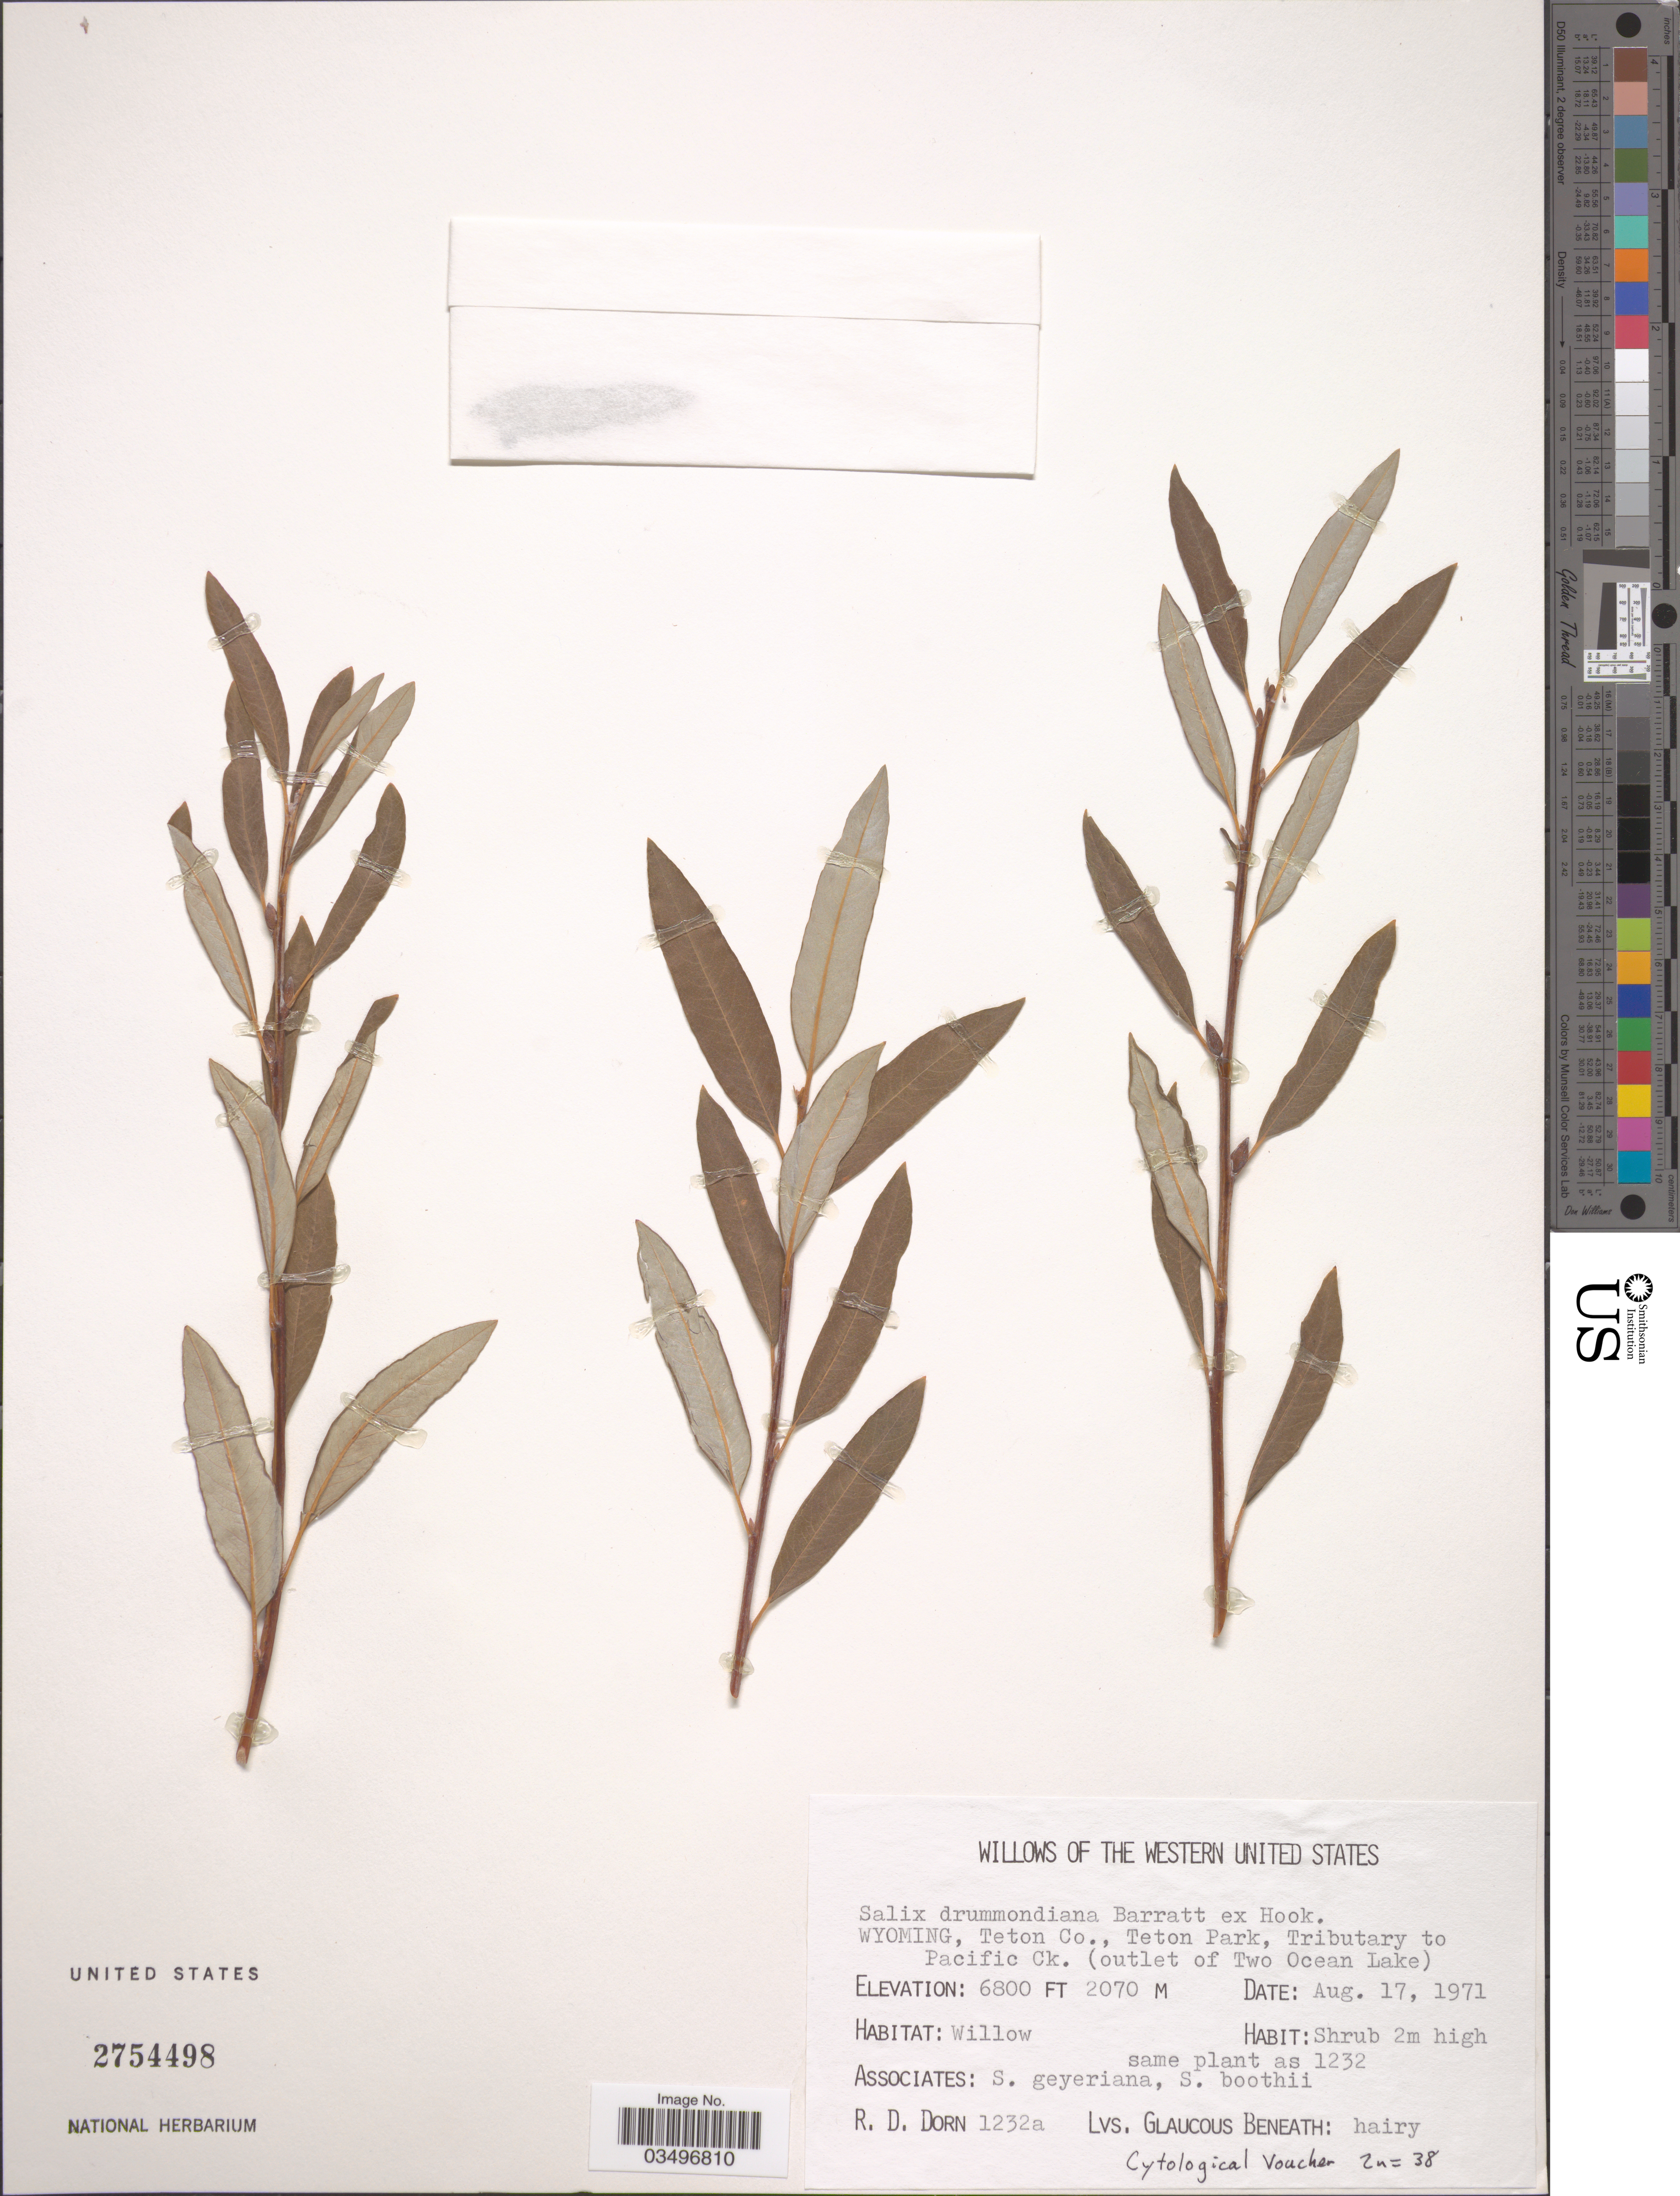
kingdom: Plantae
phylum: Tracheophyta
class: Magnoliopsida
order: Malpighiales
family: Salicaceae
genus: Salix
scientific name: Salix drummondiana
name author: Barratt ex Hook.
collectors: R. D. Dorn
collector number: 1232a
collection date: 1971-08-17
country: United States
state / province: Wyoming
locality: Western United States. Teton Co., Teton Park, Tributary to Pacific Ck. (outlet of Two Ocean Lake).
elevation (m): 2073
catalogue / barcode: US 2754498